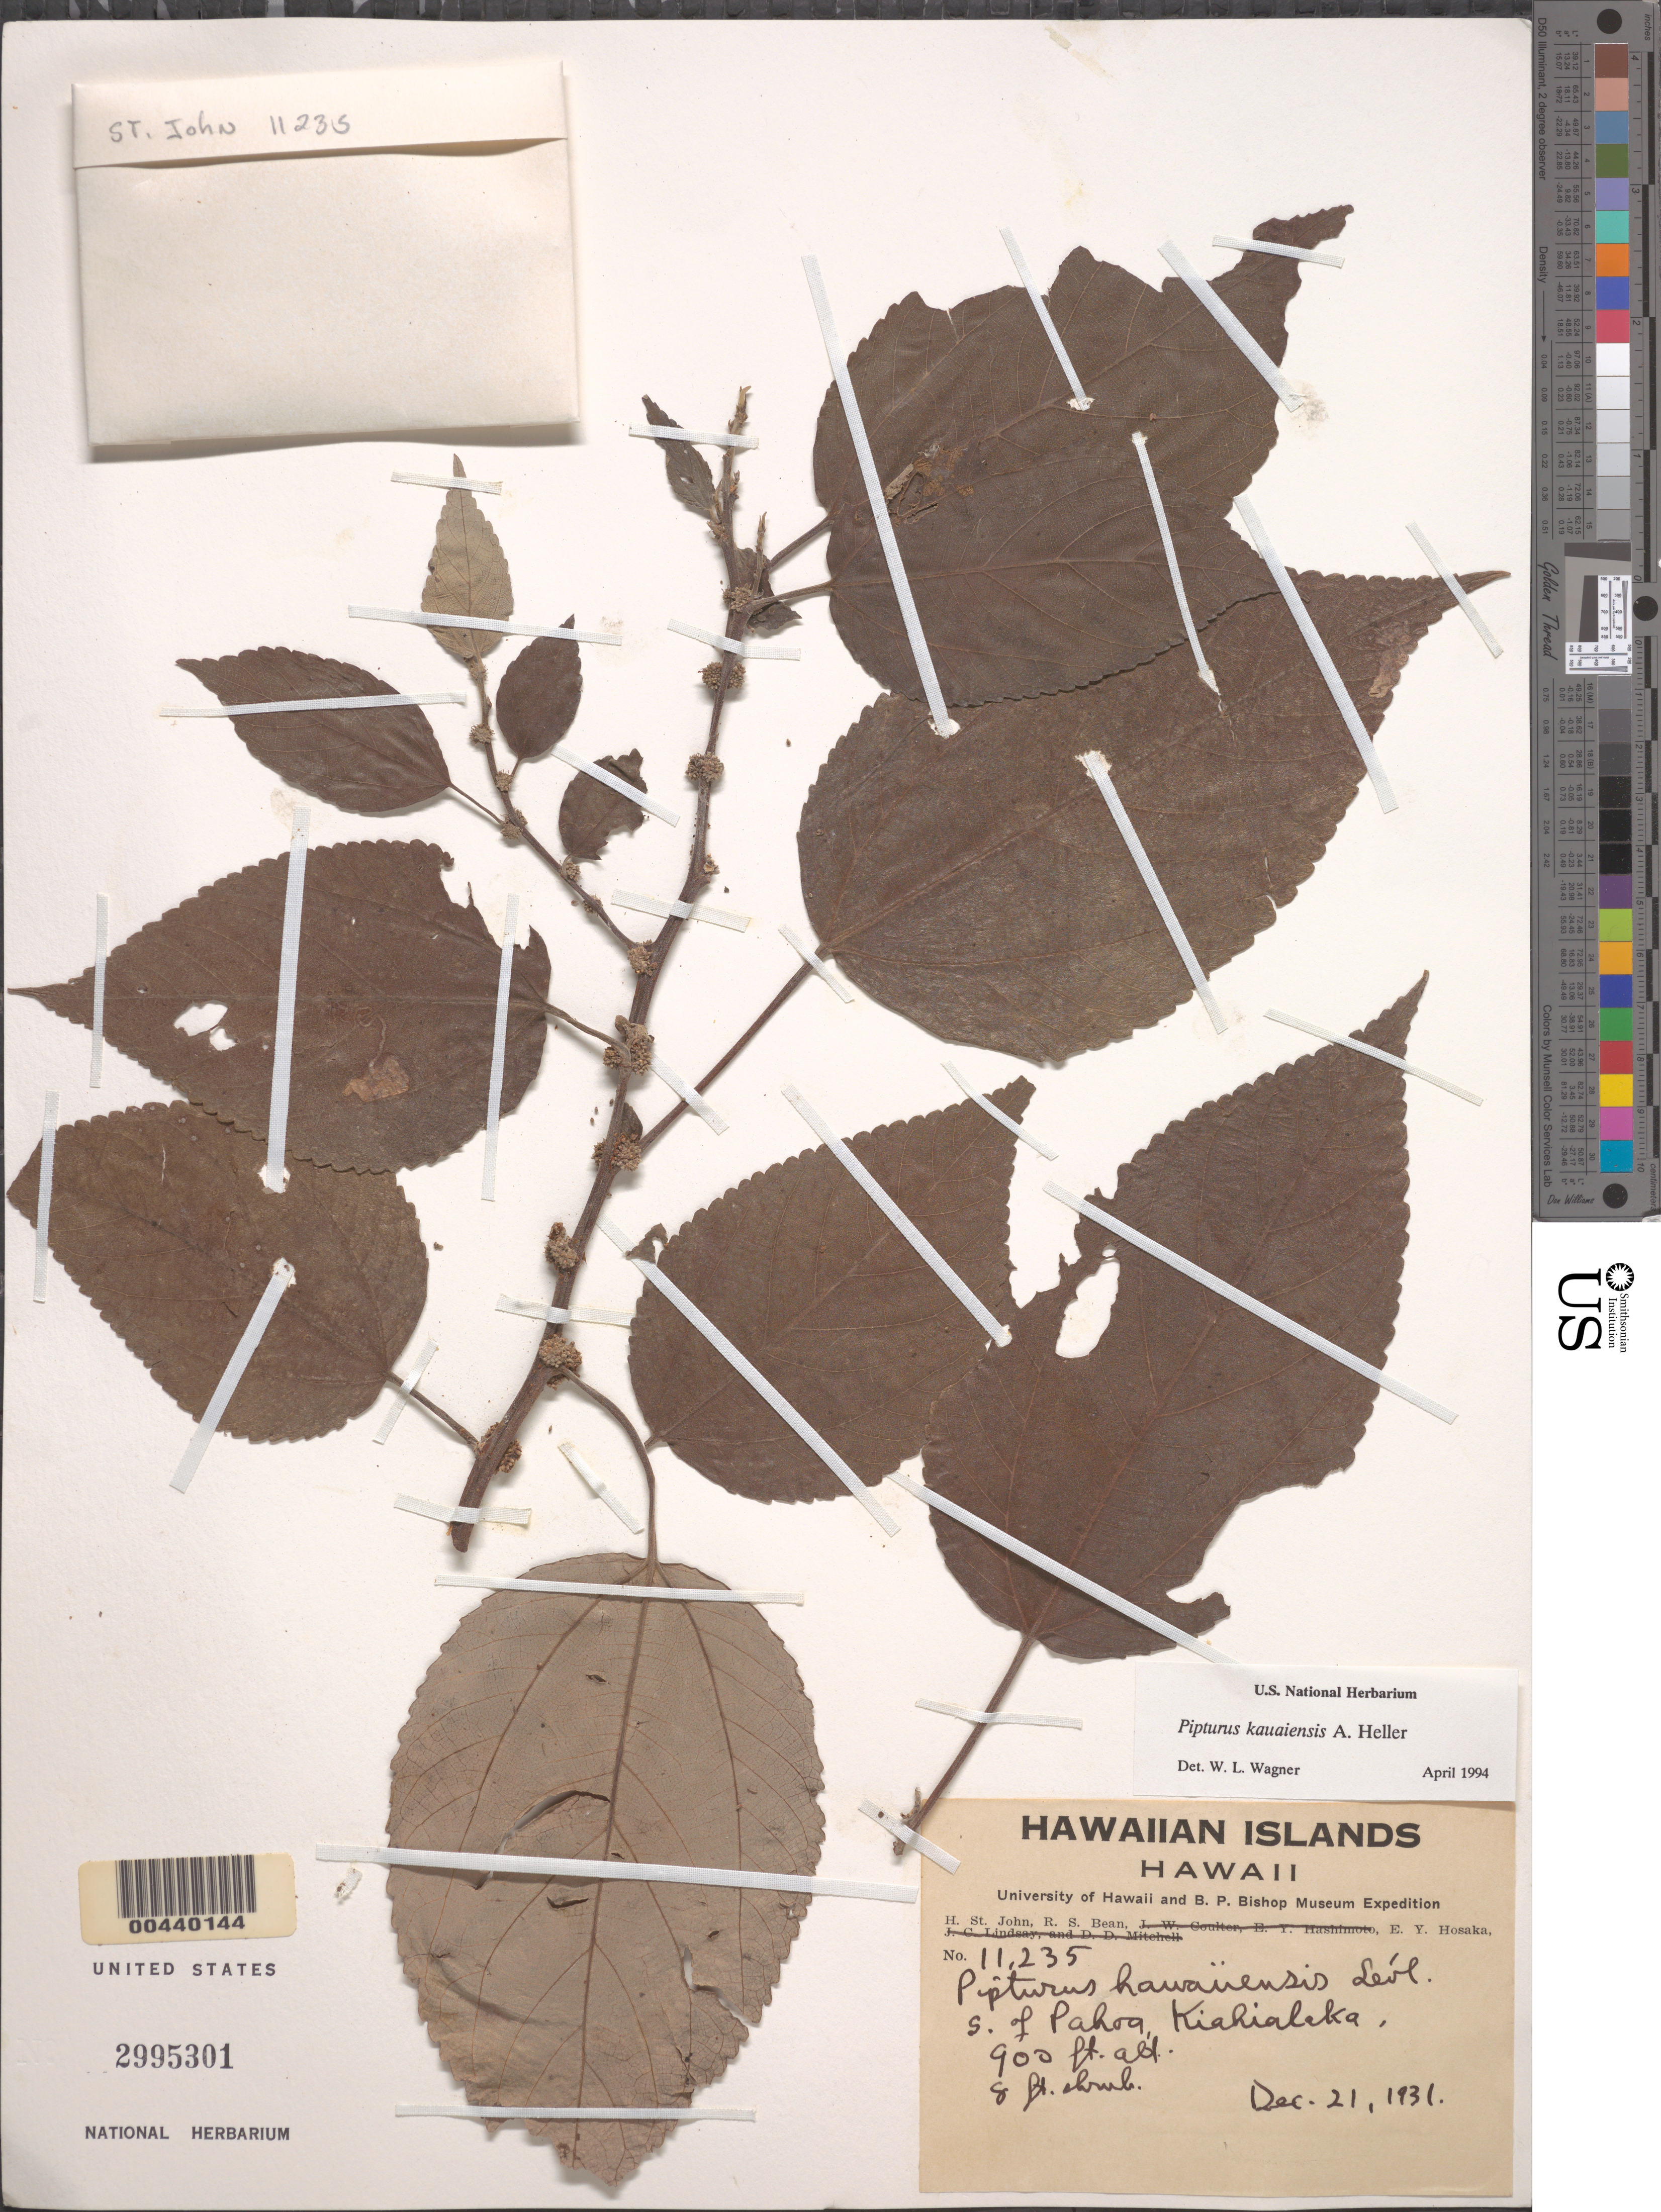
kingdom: Plantae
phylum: Tracheophyta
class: Magnoliopsida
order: Rosales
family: Urticaceae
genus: Pipturus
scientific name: Pipturus kauaiensis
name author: A. Heller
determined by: Wagner, W. L., (BOT), Smithsonian Institution - National Museum of Natural History (UNITED STATES)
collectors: H. St. John, R. Bean & E. Y. Hosaka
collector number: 11235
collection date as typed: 21 Dec 1931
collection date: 1931-12-21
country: United States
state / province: Hawaii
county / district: Hawaii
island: Hawaii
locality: South of Pahoa, Kiahialeka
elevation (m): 274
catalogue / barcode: US 2995301